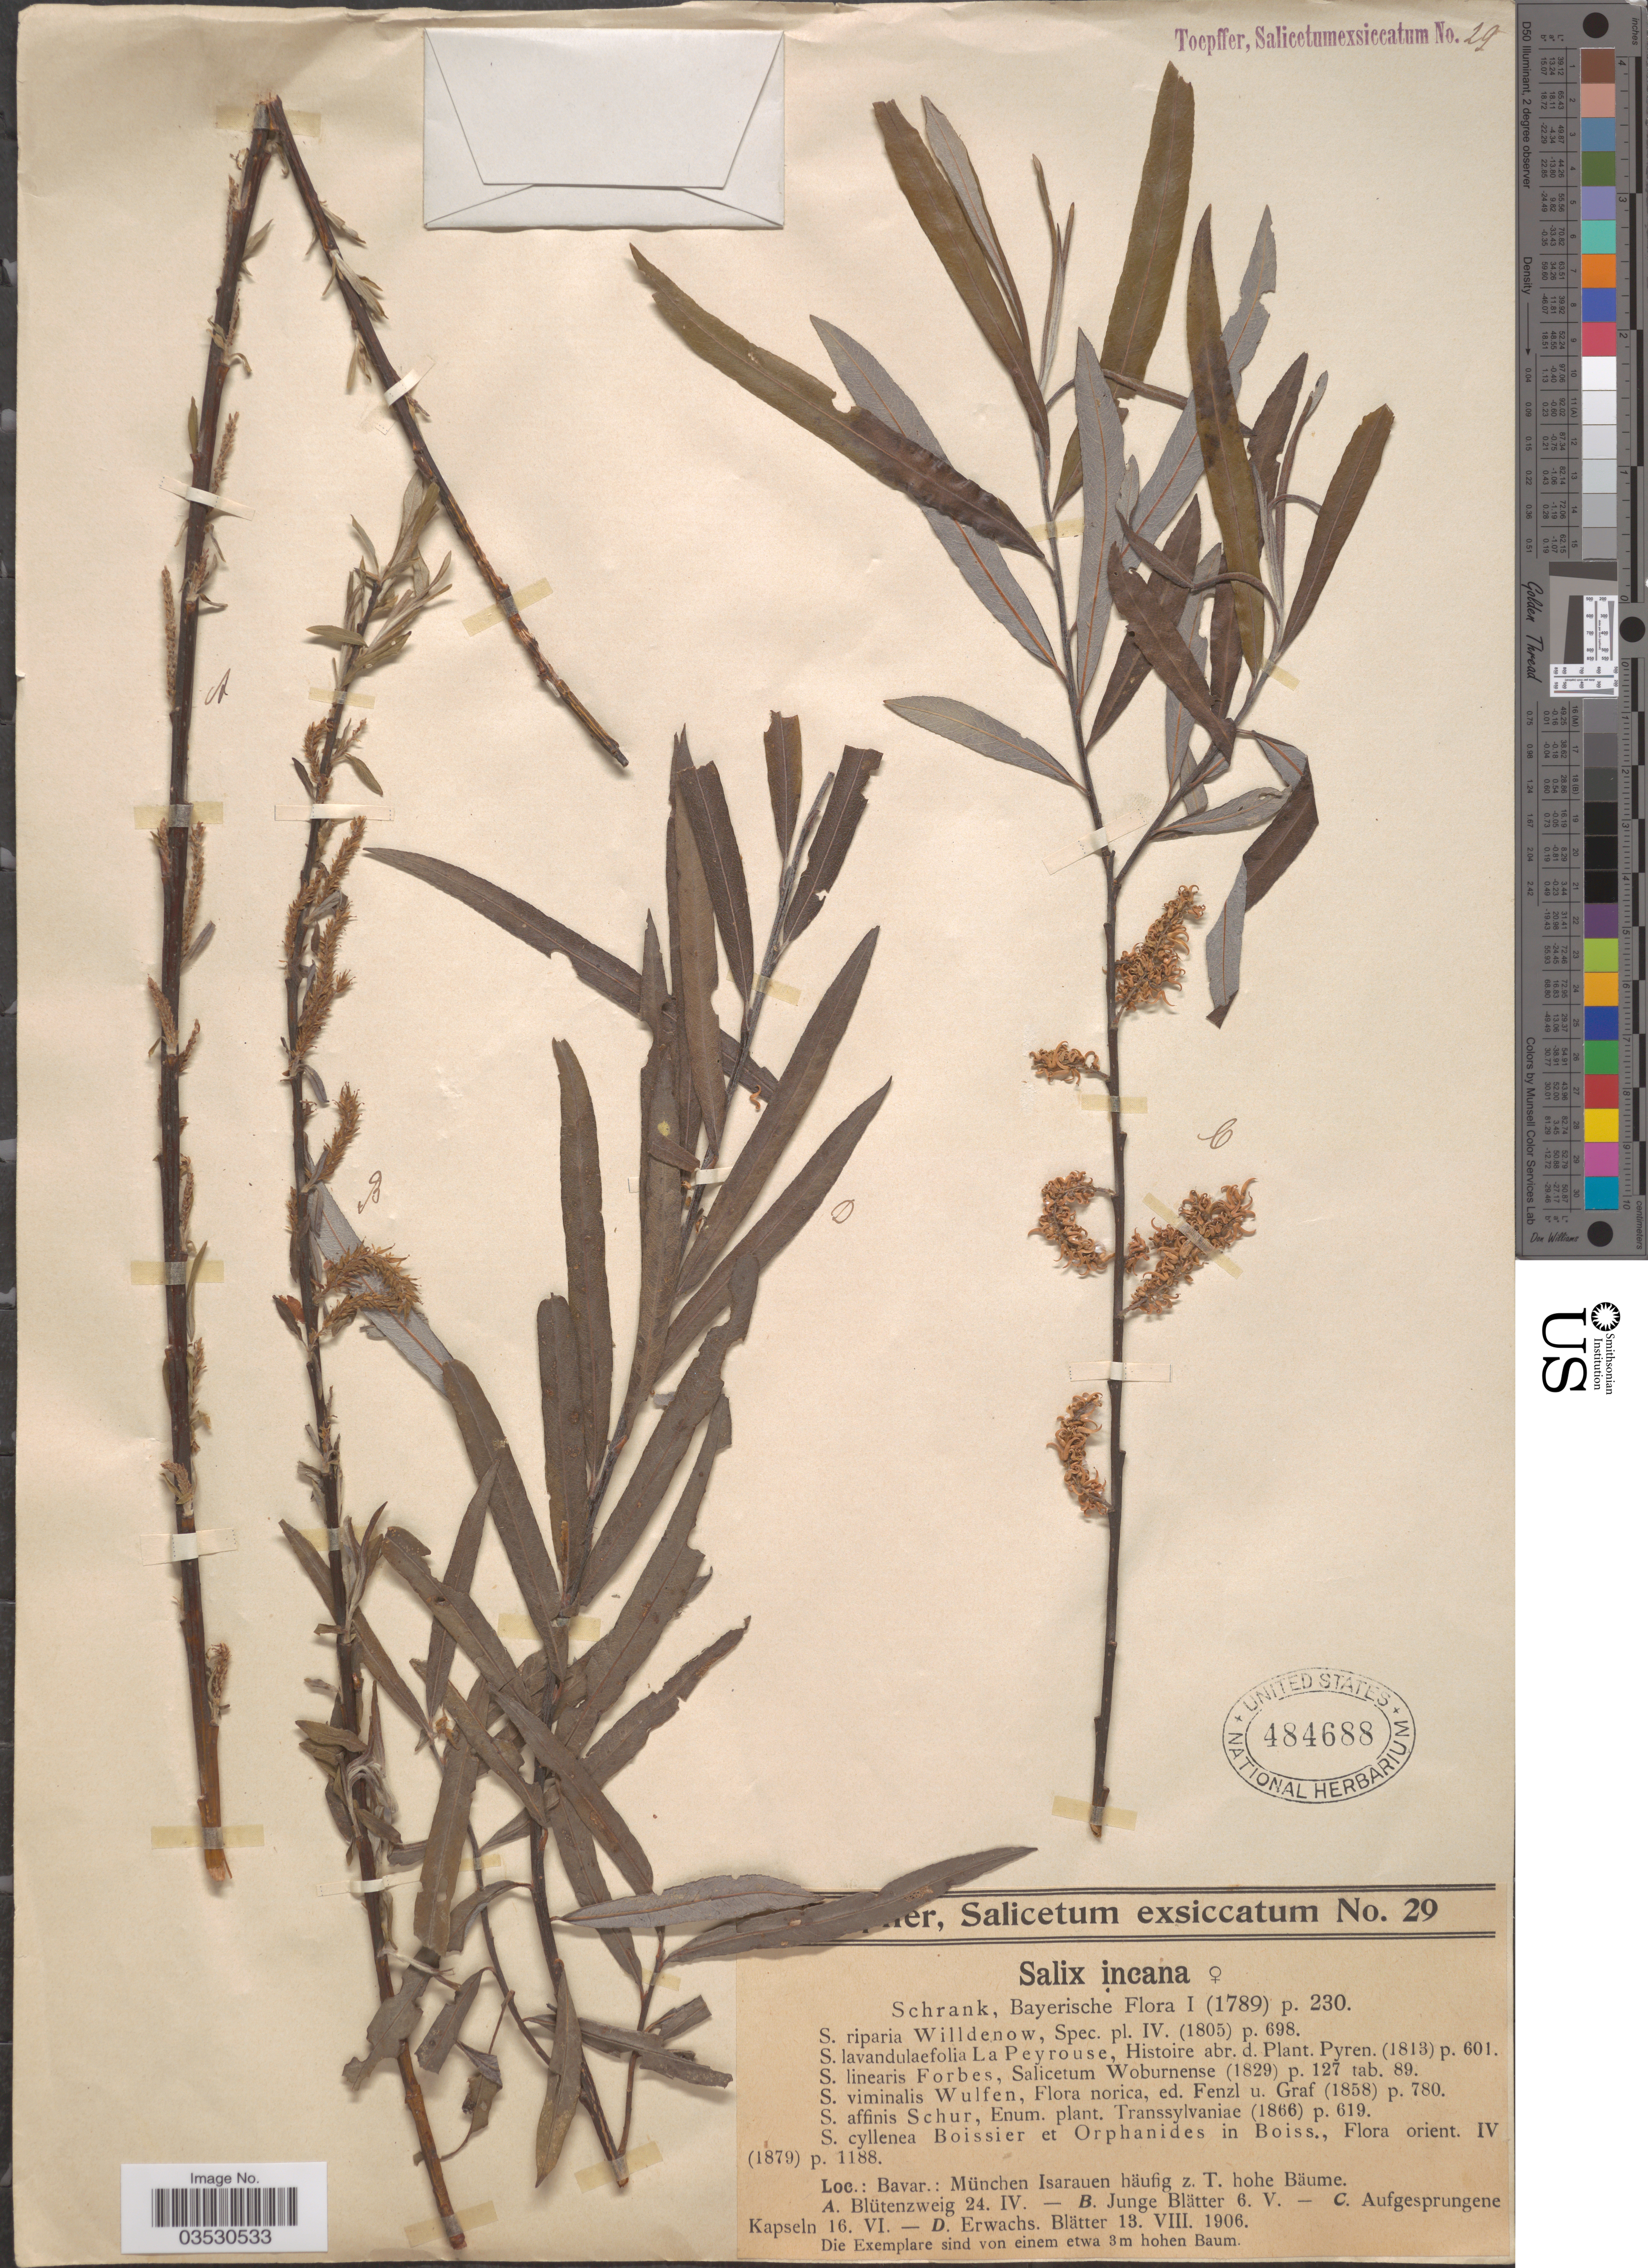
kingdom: Plantae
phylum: Tracheophyta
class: Magnoliopsida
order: Malpighiales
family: Salicaceae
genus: Salix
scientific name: Salix incana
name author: Michx.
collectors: A. Toepffer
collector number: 29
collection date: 1906-04-24/1906-08-13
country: Germany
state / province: Bayern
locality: Bavar.: München Isarauen häufig z. T. hohe Bäume.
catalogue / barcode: US 484688